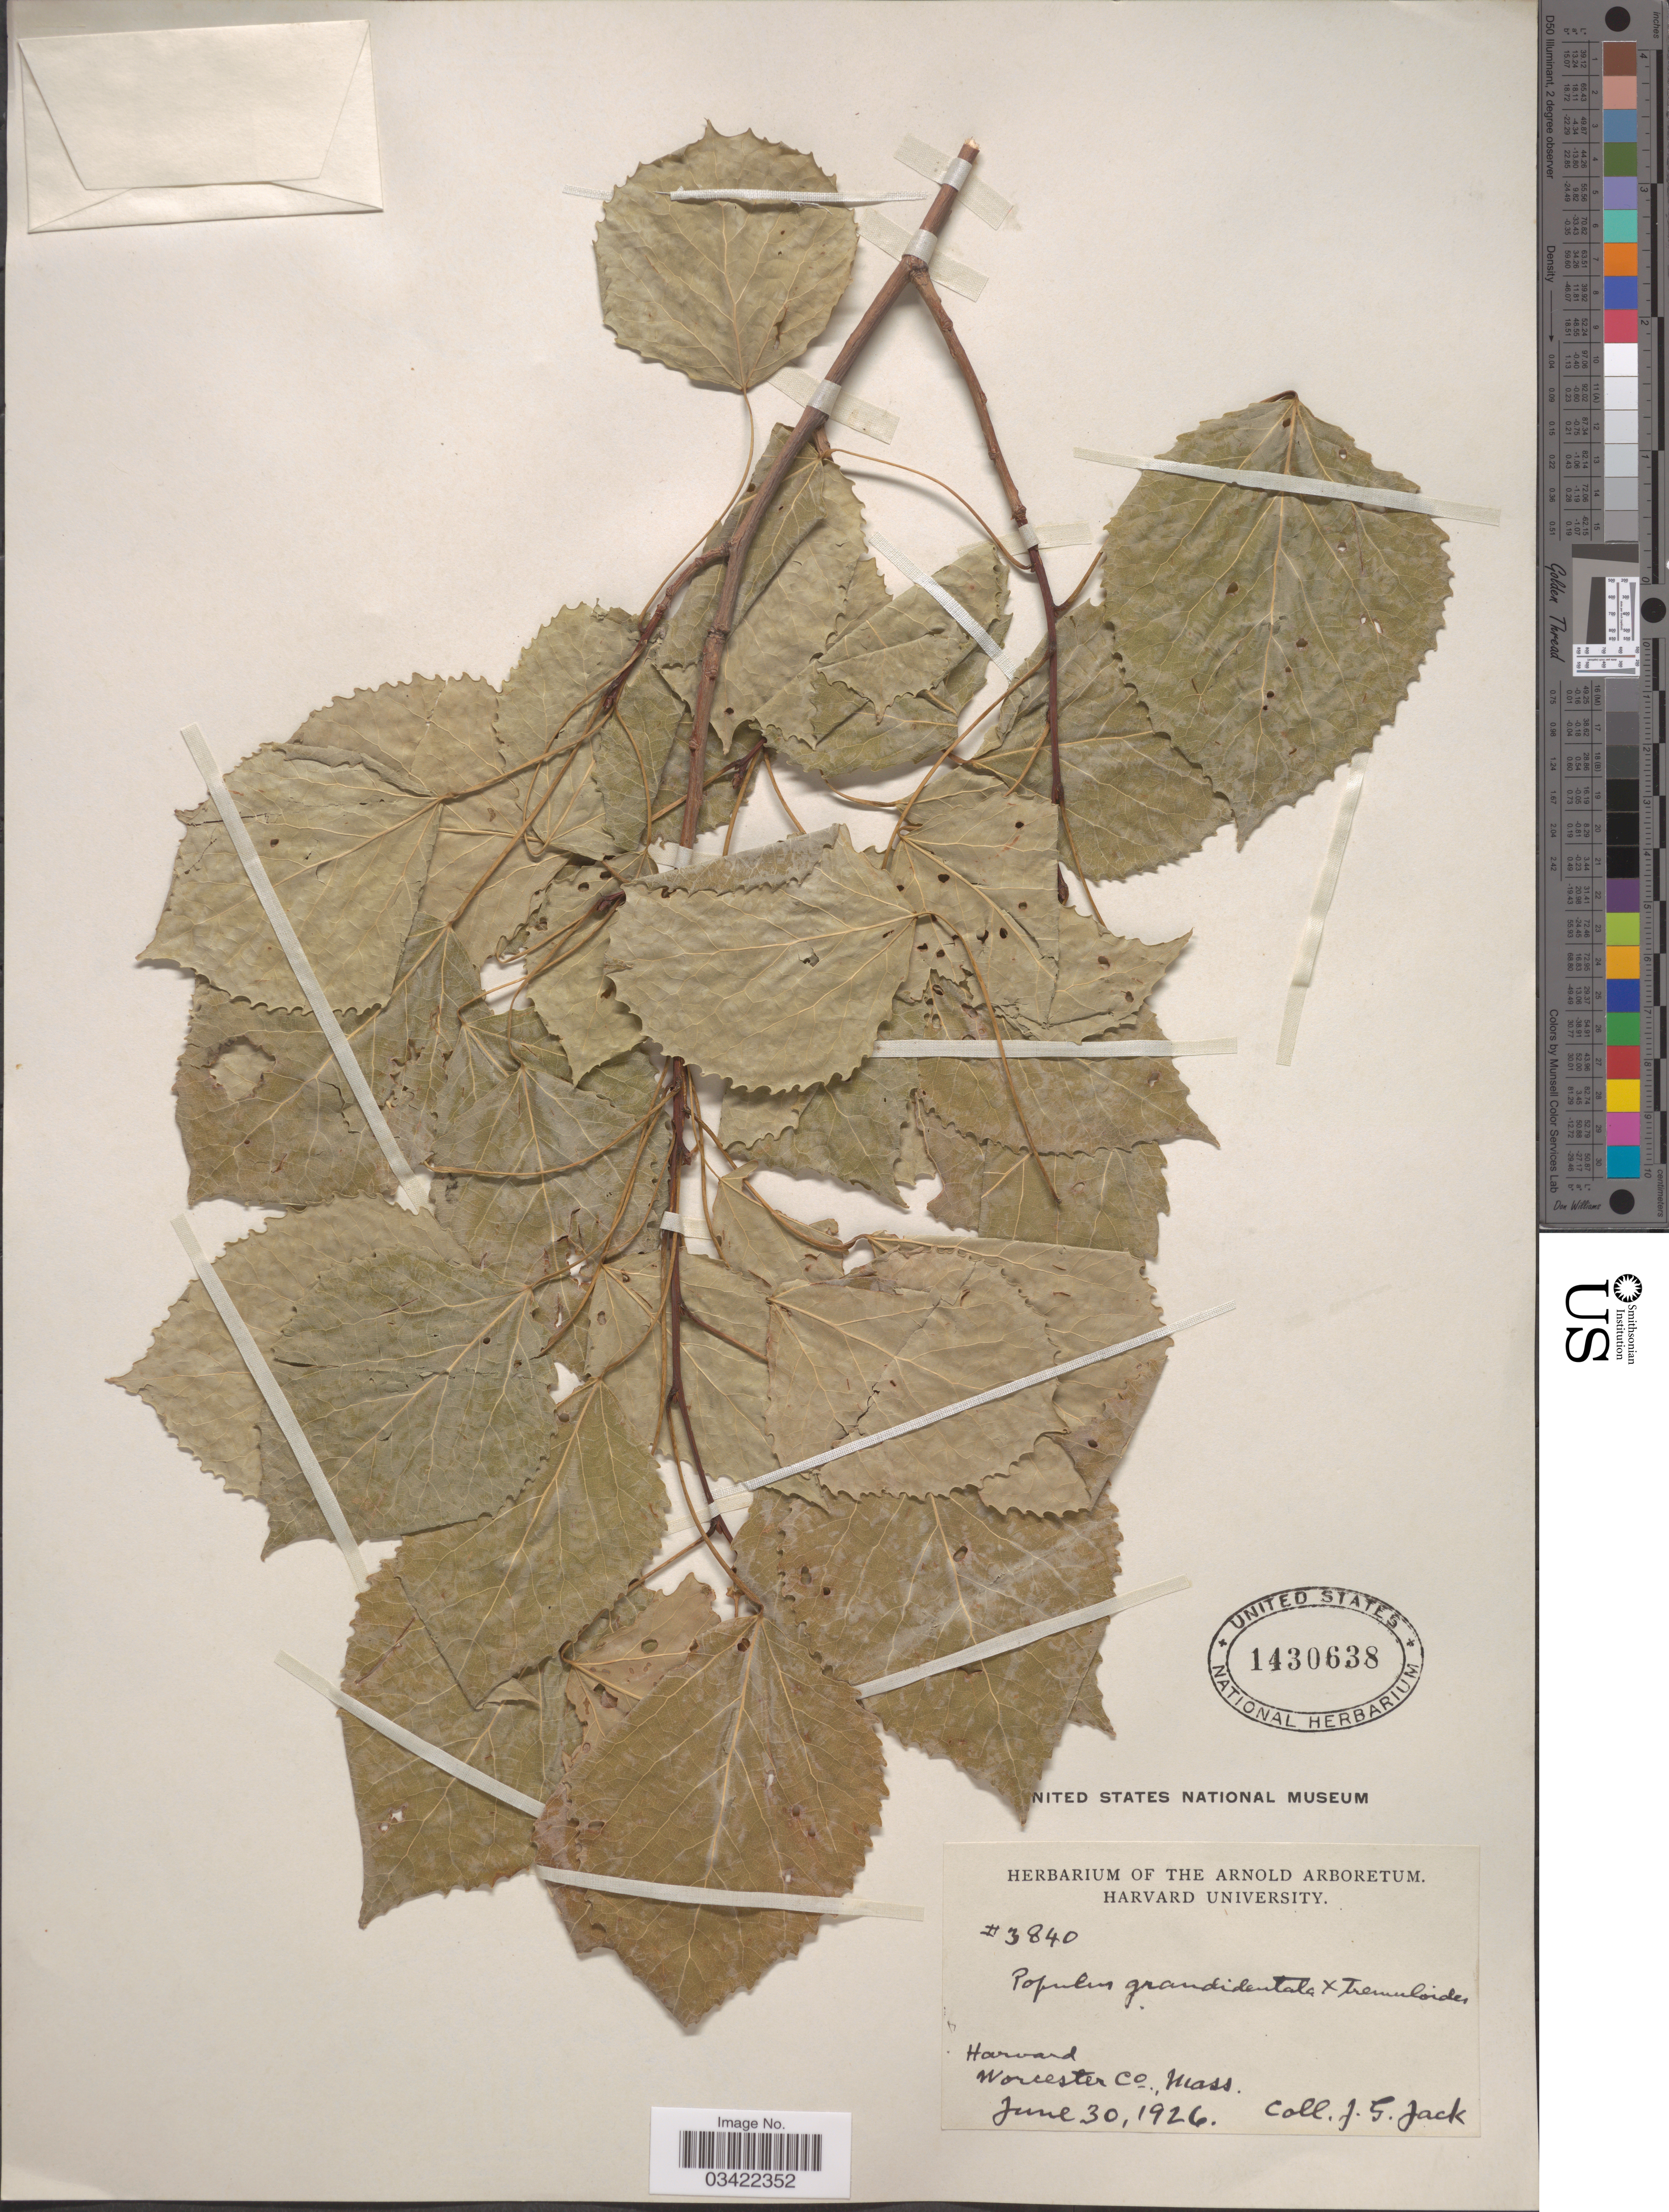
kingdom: Plantae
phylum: Tracheophyta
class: Magnoliopsida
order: Malpighiales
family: Salicaceae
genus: Populus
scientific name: Populus x smithii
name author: B. Boivin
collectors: J. G. Jack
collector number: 3840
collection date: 1926-06-30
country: United States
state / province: Massachusetts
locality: Harvard. Worcester Co.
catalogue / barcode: US 1430638